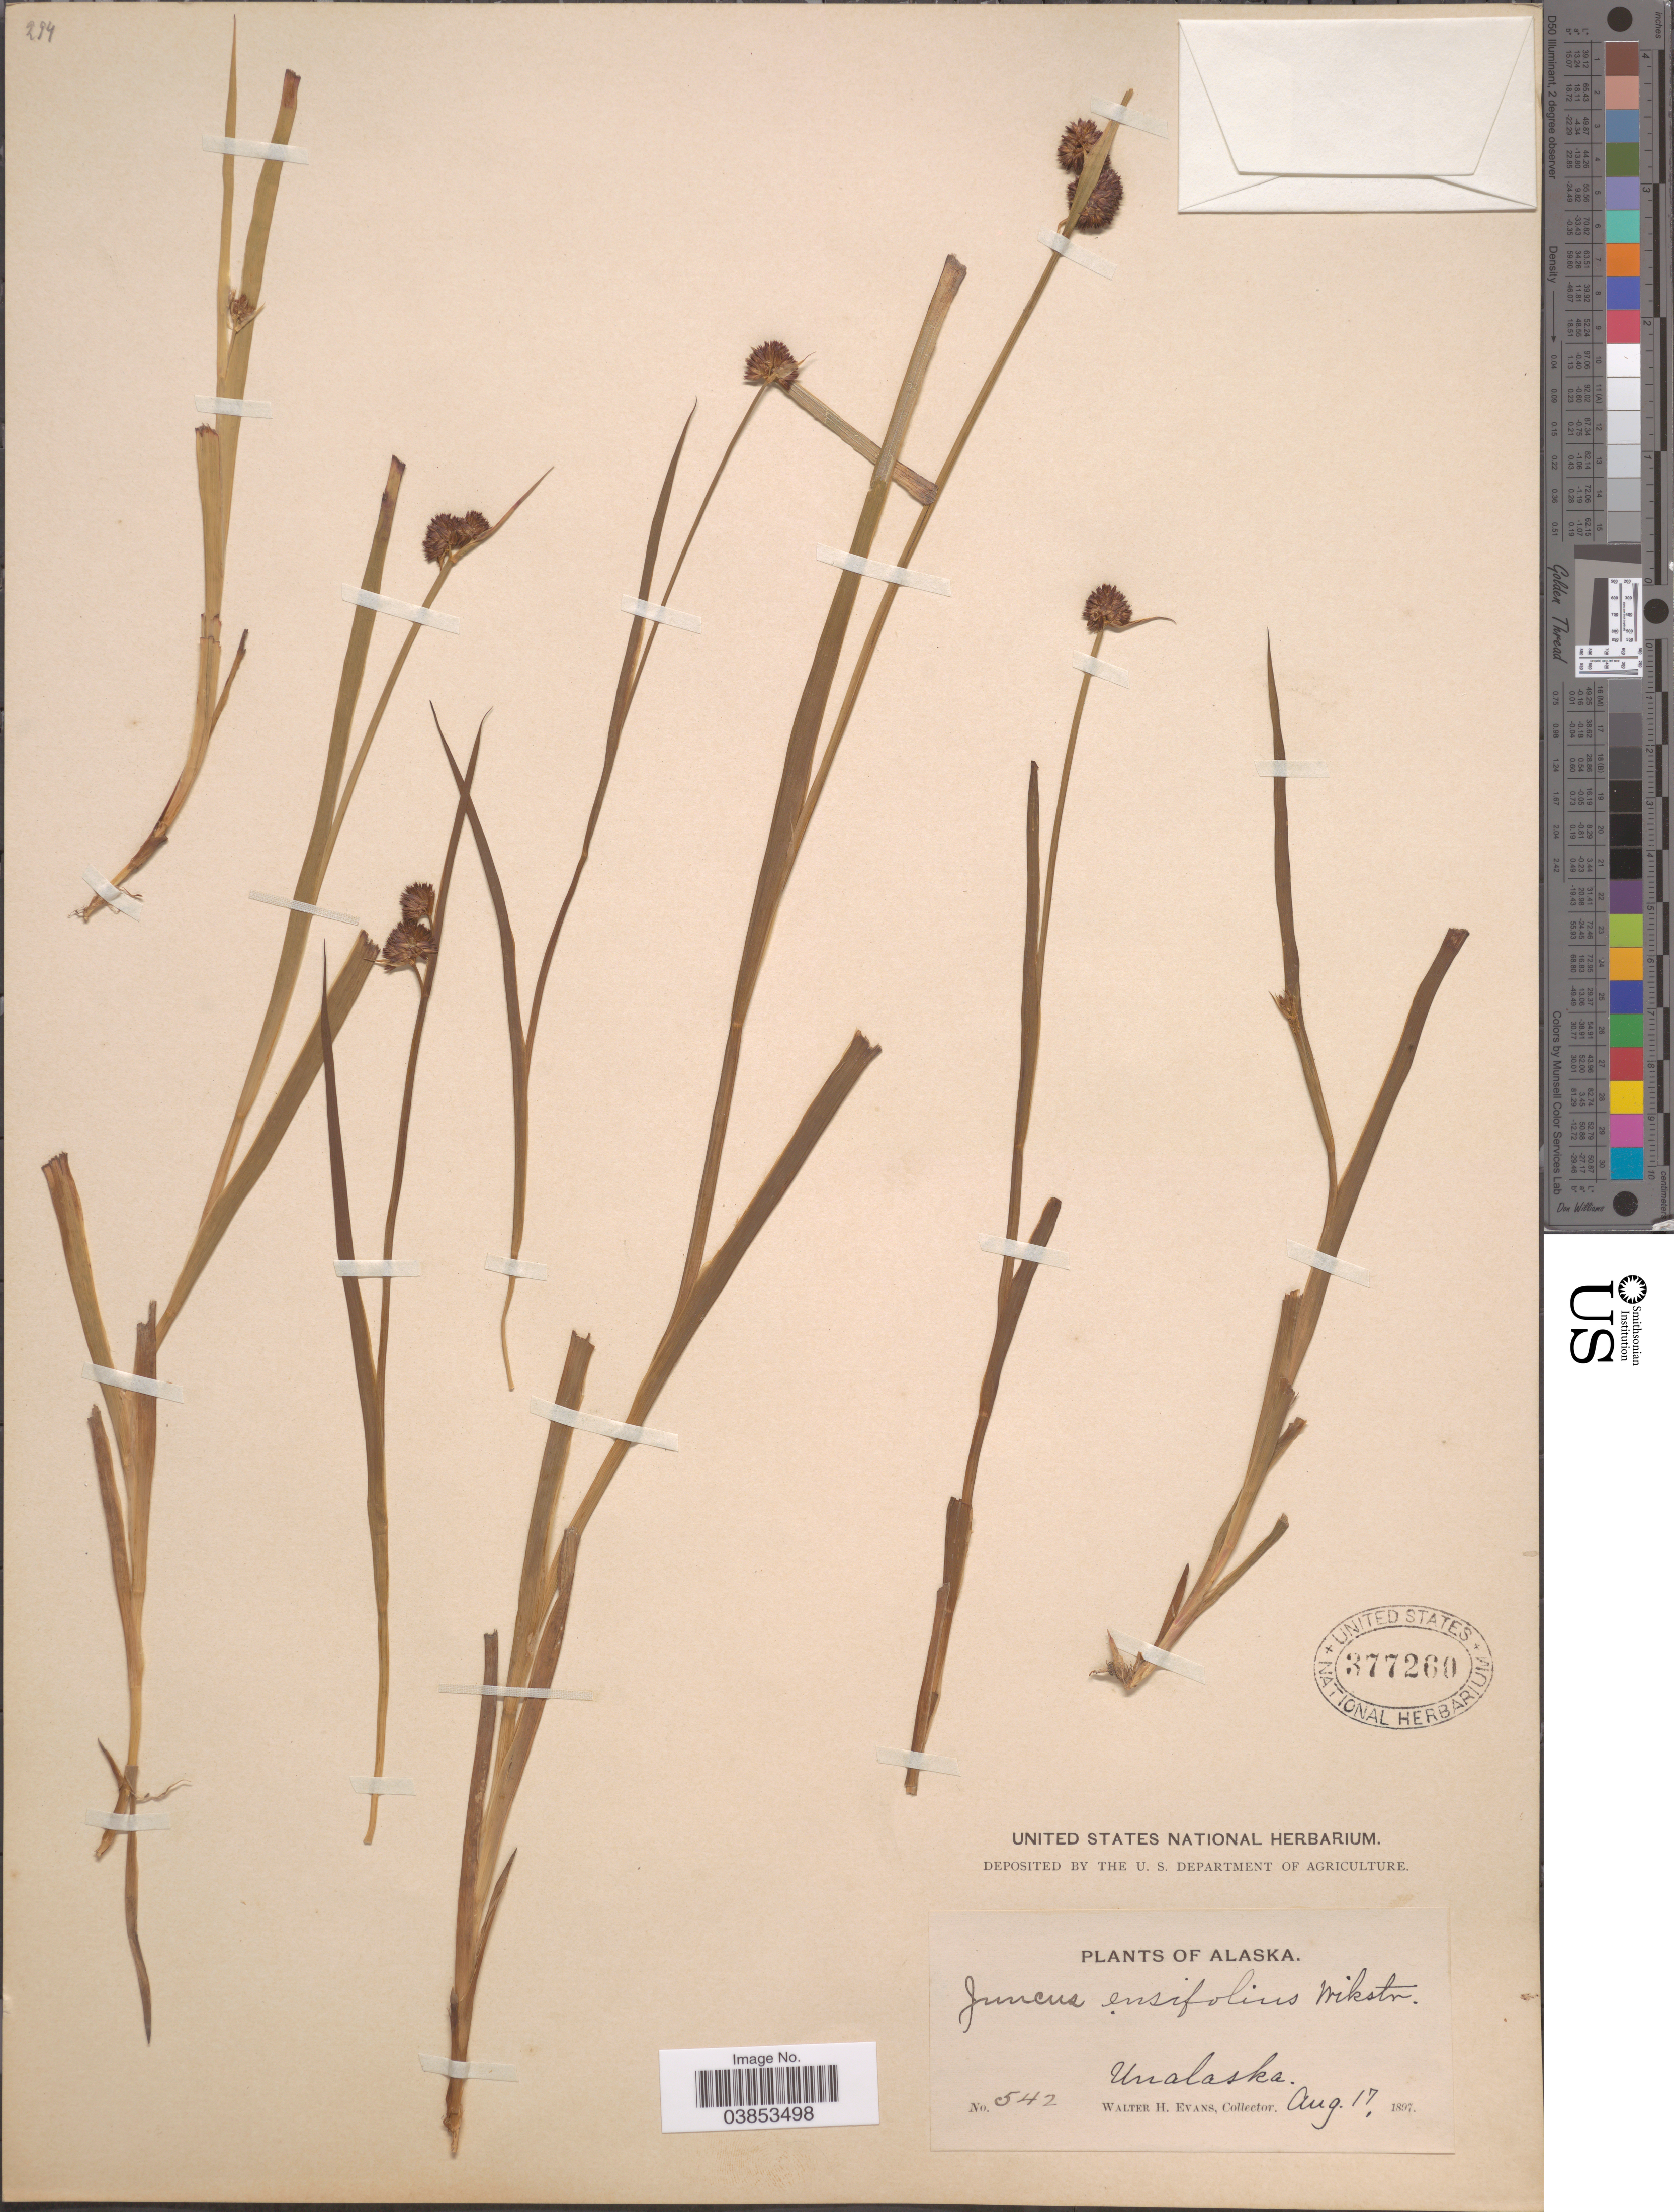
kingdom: Plantae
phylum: Tracheophyta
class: Liliopsida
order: Poales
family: Juncaceae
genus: Juncus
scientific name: Juncus ensifolius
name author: Wikstr.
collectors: W. H. Evans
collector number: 542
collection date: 1897-08-17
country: United States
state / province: Alaska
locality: Unalaska.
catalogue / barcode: US 377260